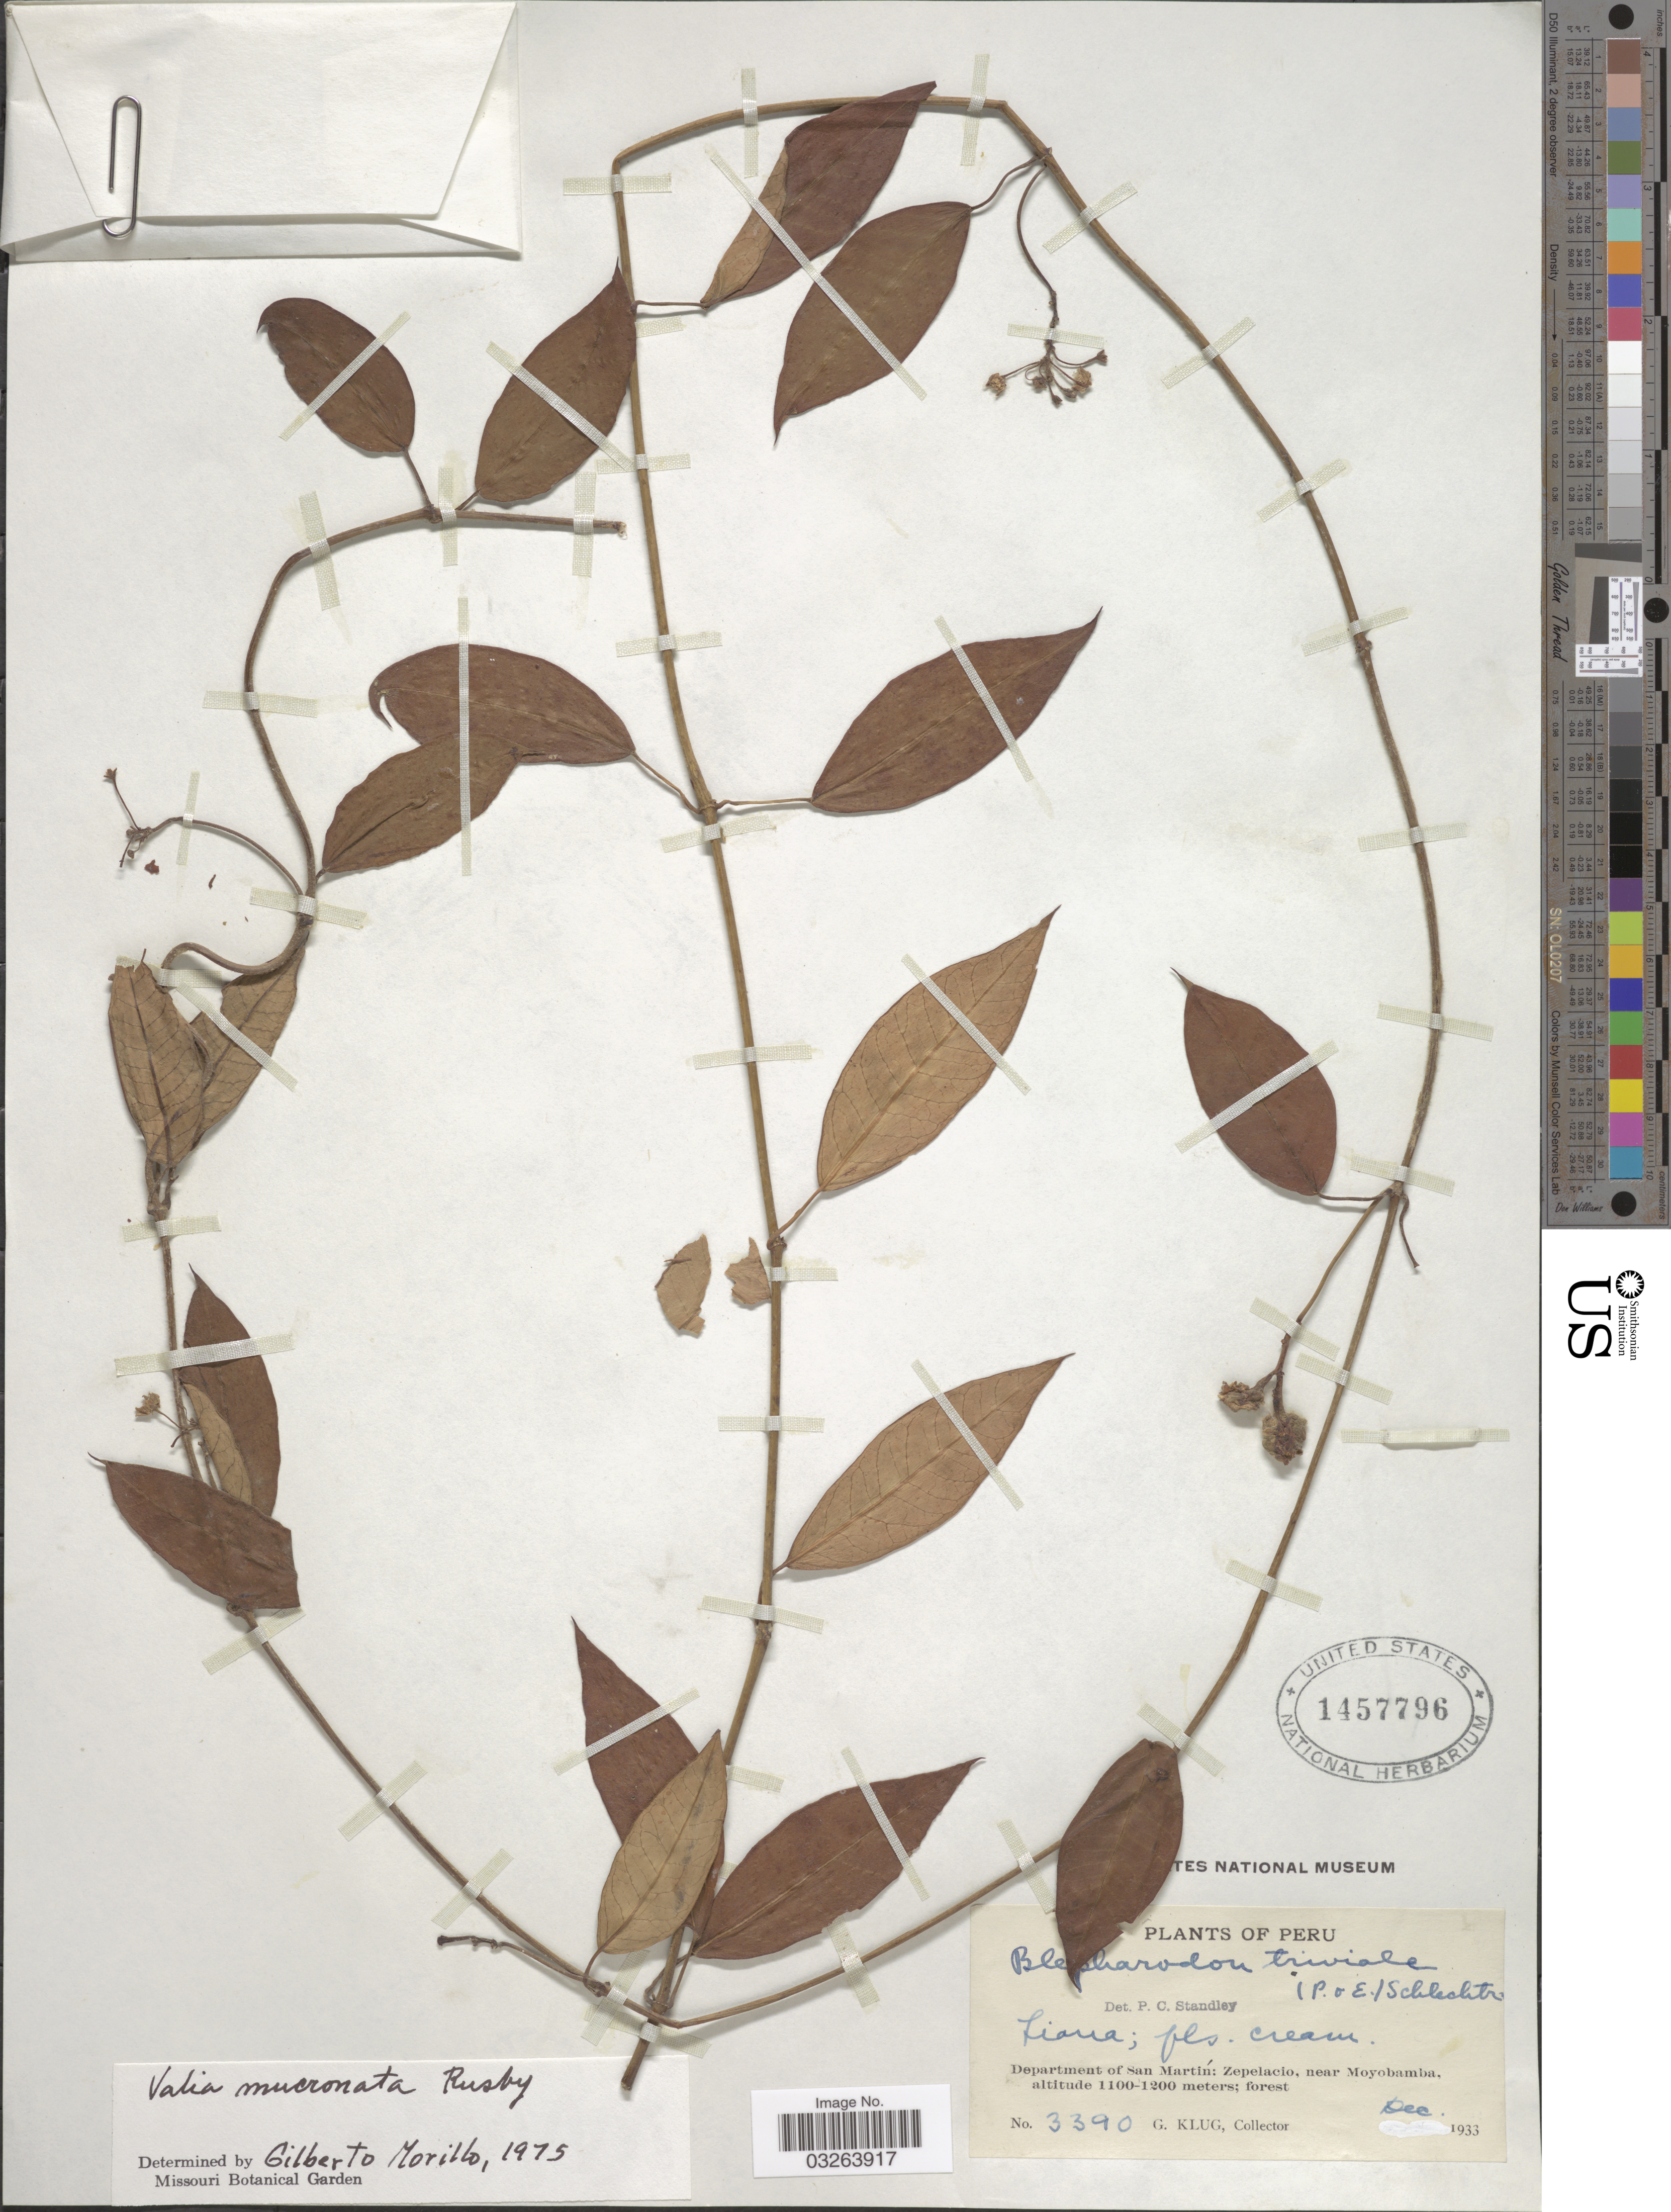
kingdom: Plantae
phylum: Tracheophyta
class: Magnoliopsida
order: Gentianales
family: Apocynaceae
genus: Vailia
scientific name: Vailia mucronata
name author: Rusby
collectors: G. Klug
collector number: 3390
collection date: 1933-12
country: Peru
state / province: San Martín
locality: Department of San Martín: Zepelacio, near Moyobambia.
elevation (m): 1100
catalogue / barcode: US 1457796